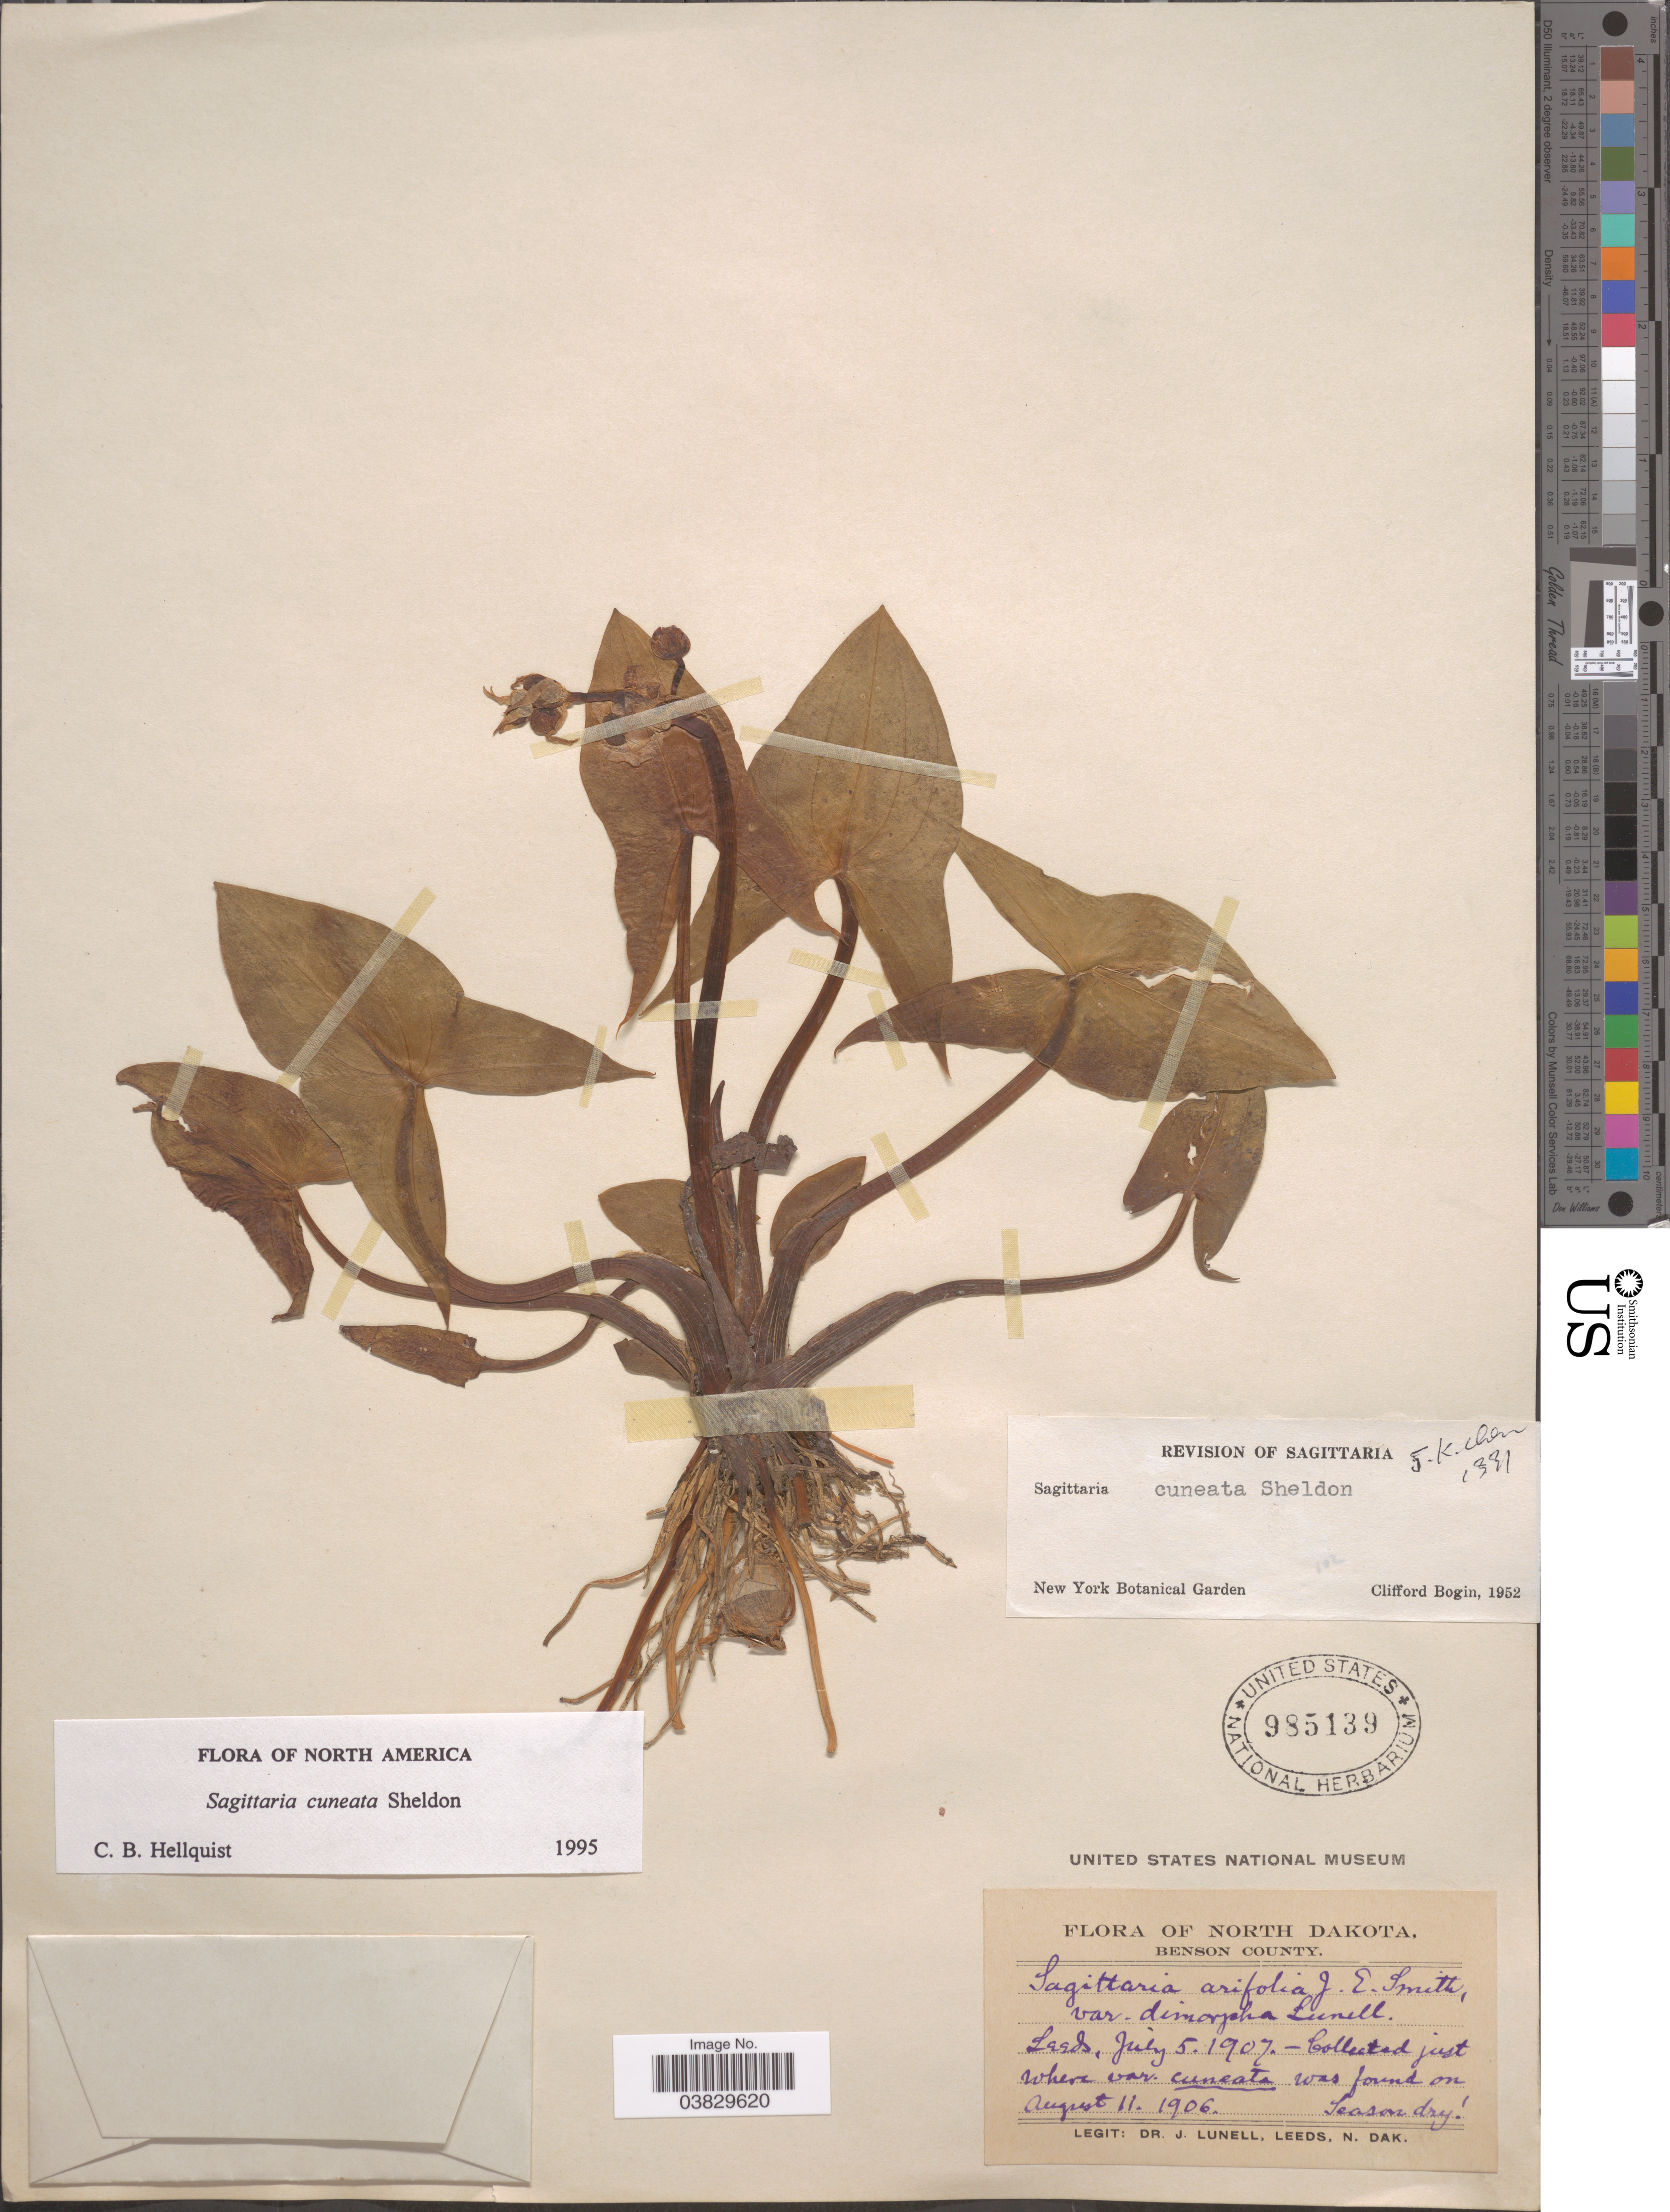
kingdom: Plantae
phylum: Tracheophyta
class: Liliopsida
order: Alismatales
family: Alismataceae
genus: Sagittaria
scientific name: Sagittaria cuneata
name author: E. Sheld.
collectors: J. Lunell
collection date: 1907-07-05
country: United States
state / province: North Dakota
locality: Benson County. Leeds.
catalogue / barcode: US 985139